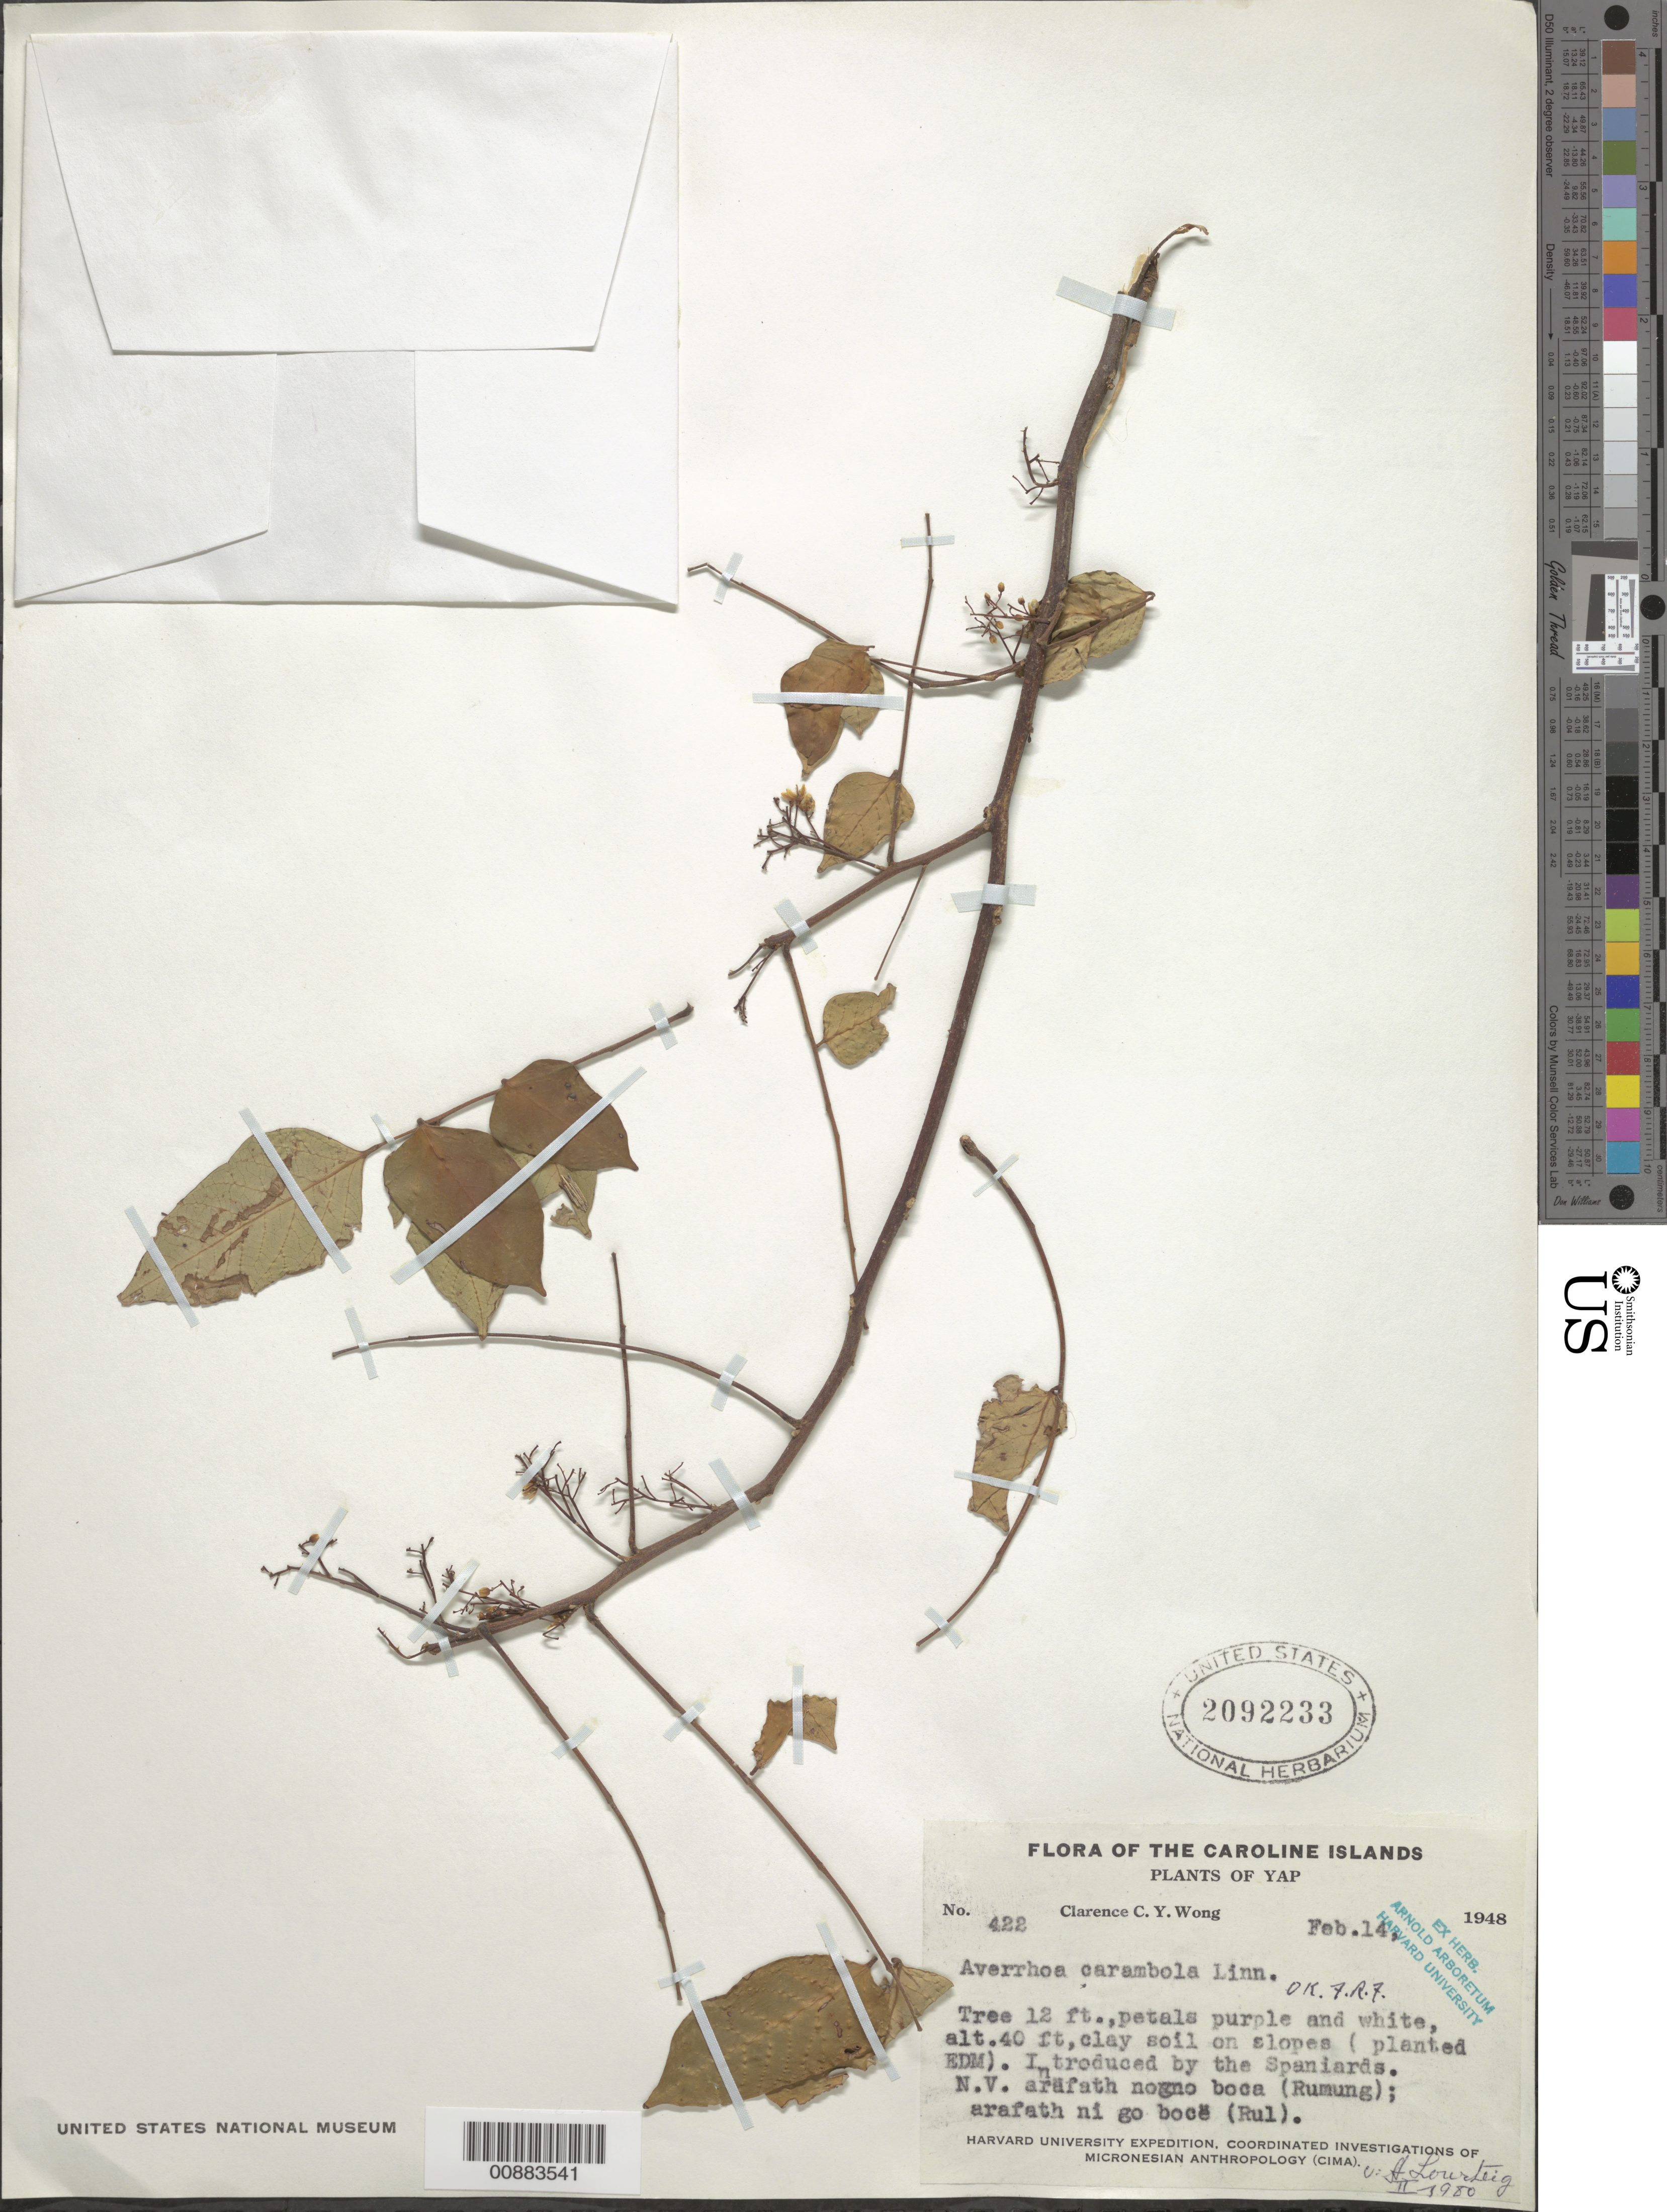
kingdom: Plantae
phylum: Tracheophyta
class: Magnoliopsida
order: Oxalidales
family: Oxalidaceae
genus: Averrhoa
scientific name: Averrhoa carambola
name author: L.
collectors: C. Wong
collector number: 422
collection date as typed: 14 Feb 1948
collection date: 1948-02-14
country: Micronesia, Federated States of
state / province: Yap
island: Yap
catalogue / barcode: US 2092233